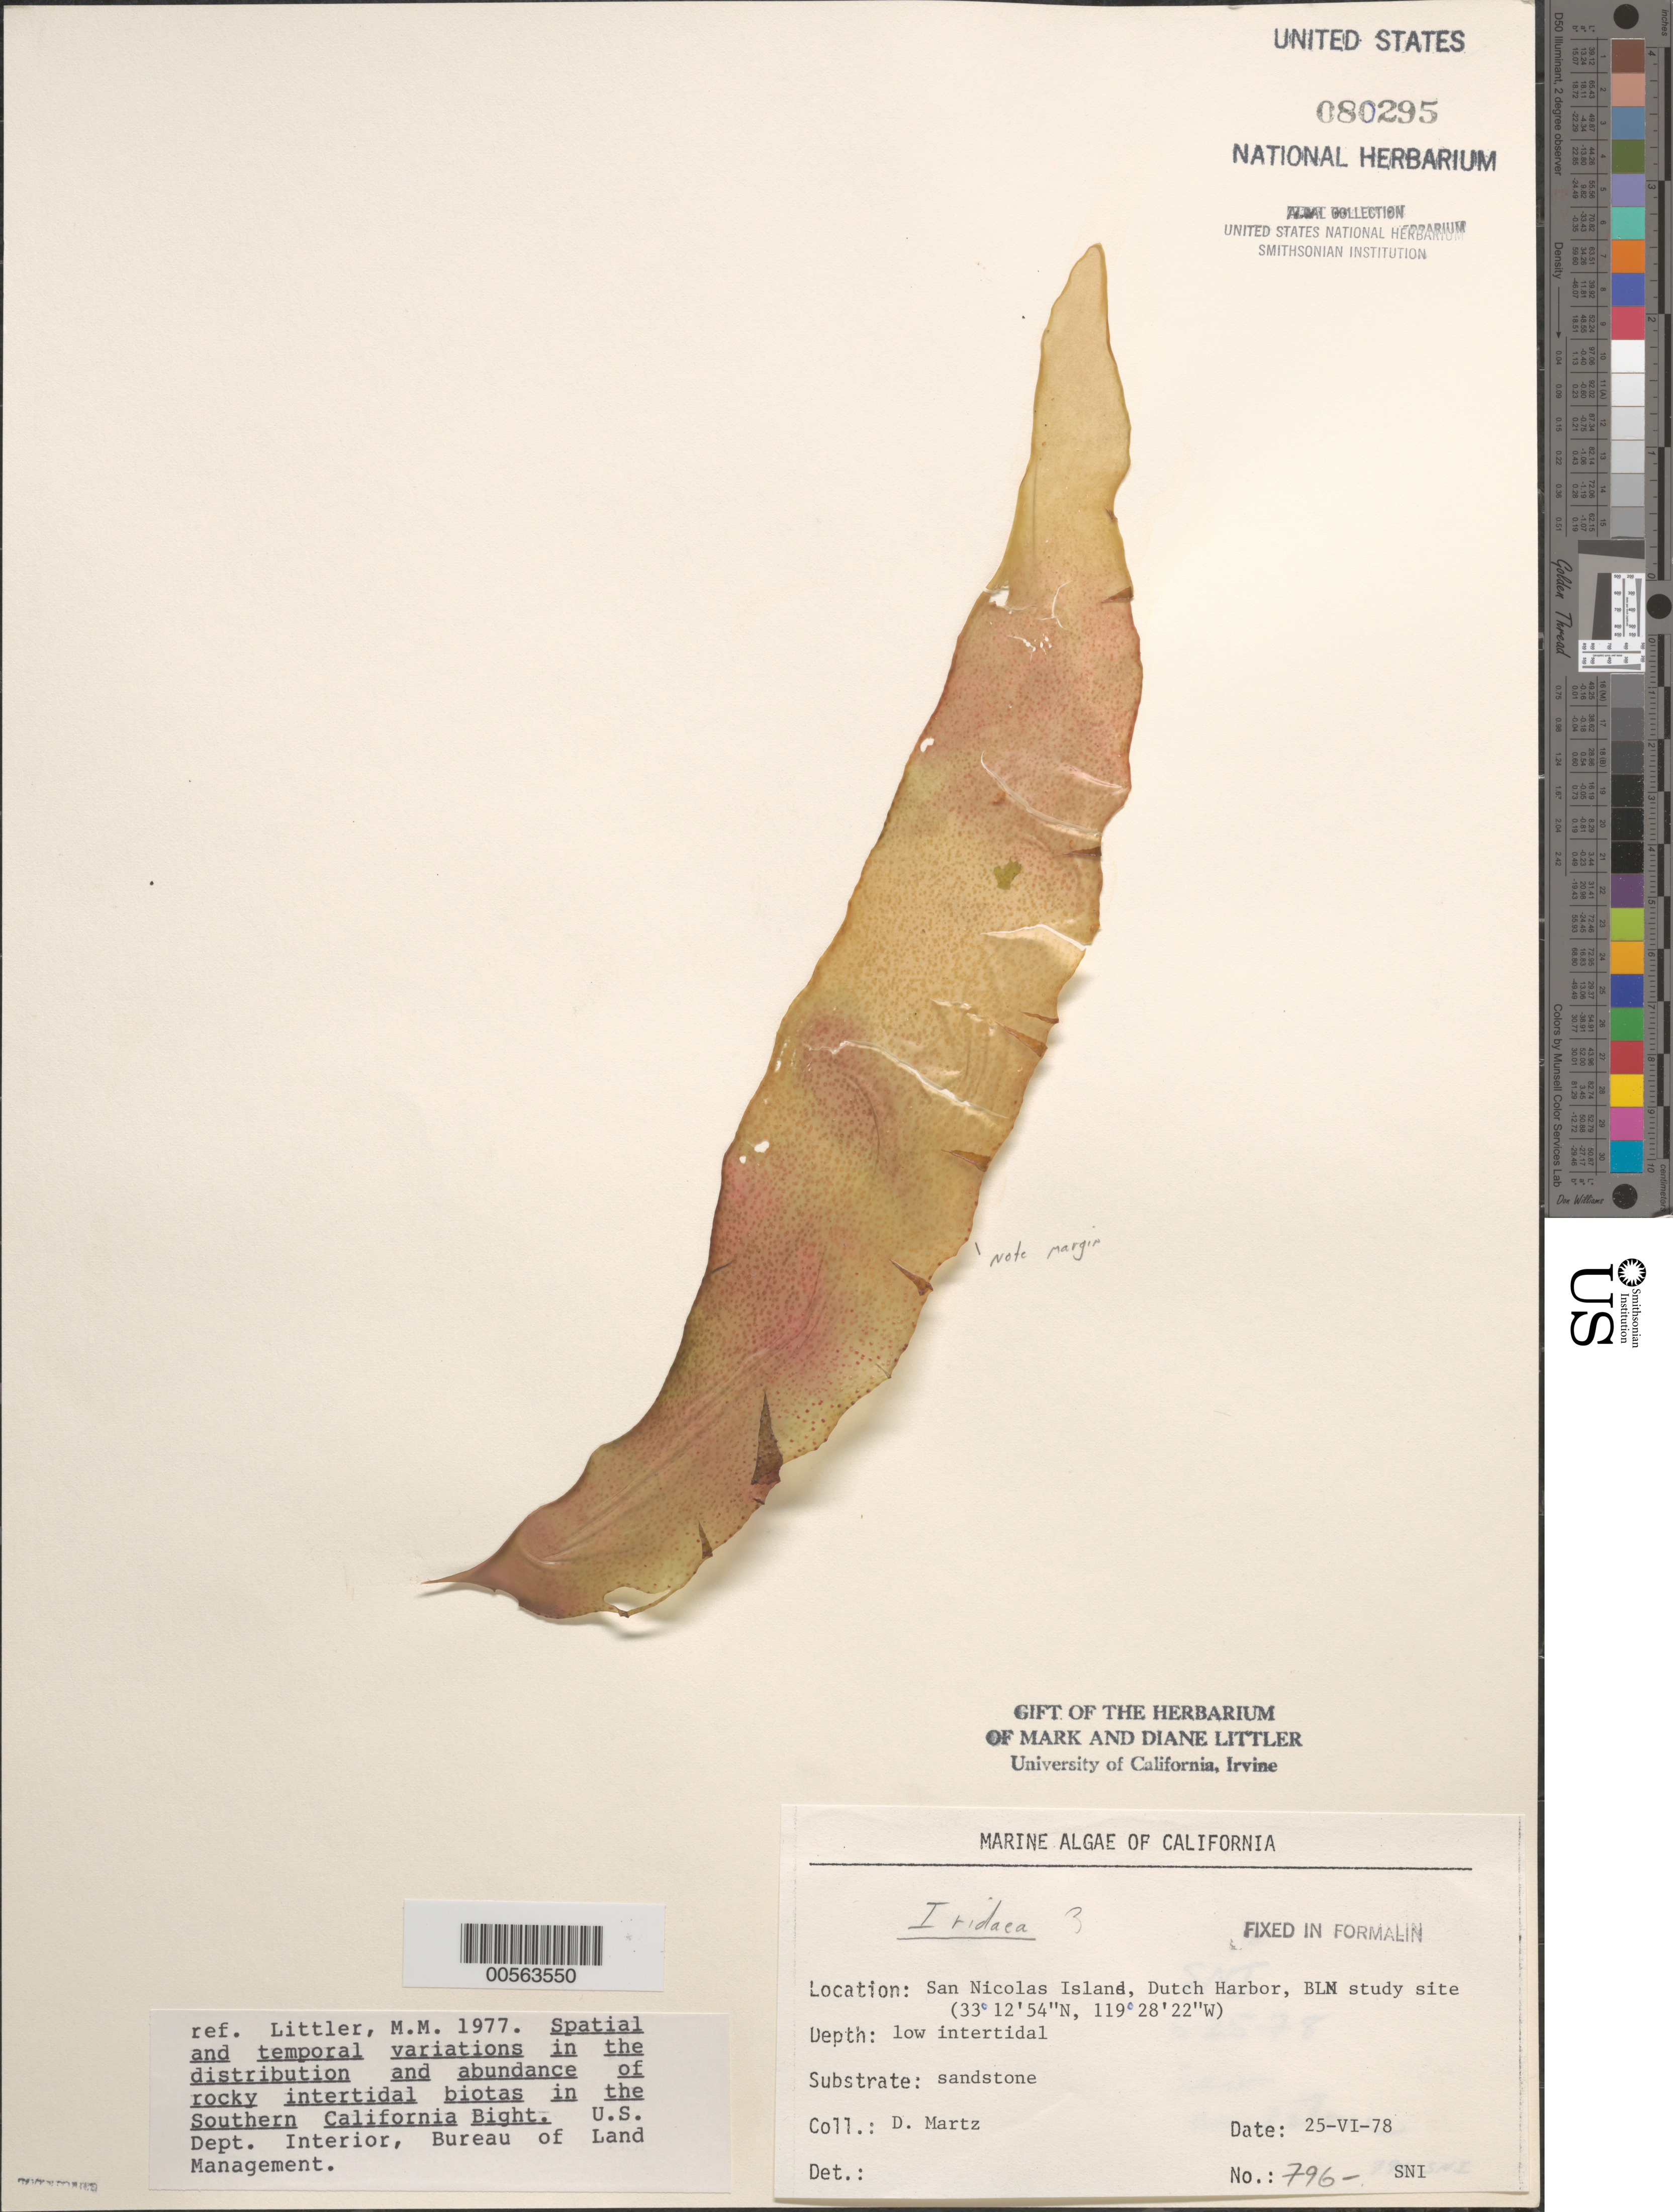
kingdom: Plantae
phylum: Rhodophyta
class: Florideophyceae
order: Gigartinales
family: Gigartinaceae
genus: Iridaea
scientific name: Iridaea sp.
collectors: D. Martz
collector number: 796-sni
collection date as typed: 25 Jun 1978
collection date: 1978-06-25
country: United States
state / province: California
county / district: Ventura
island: San Nicolas Island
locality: Dutch Harbor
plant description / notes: BLM-SOCALBIGHT Rocky Intertidal Survey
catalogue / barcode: US 80295